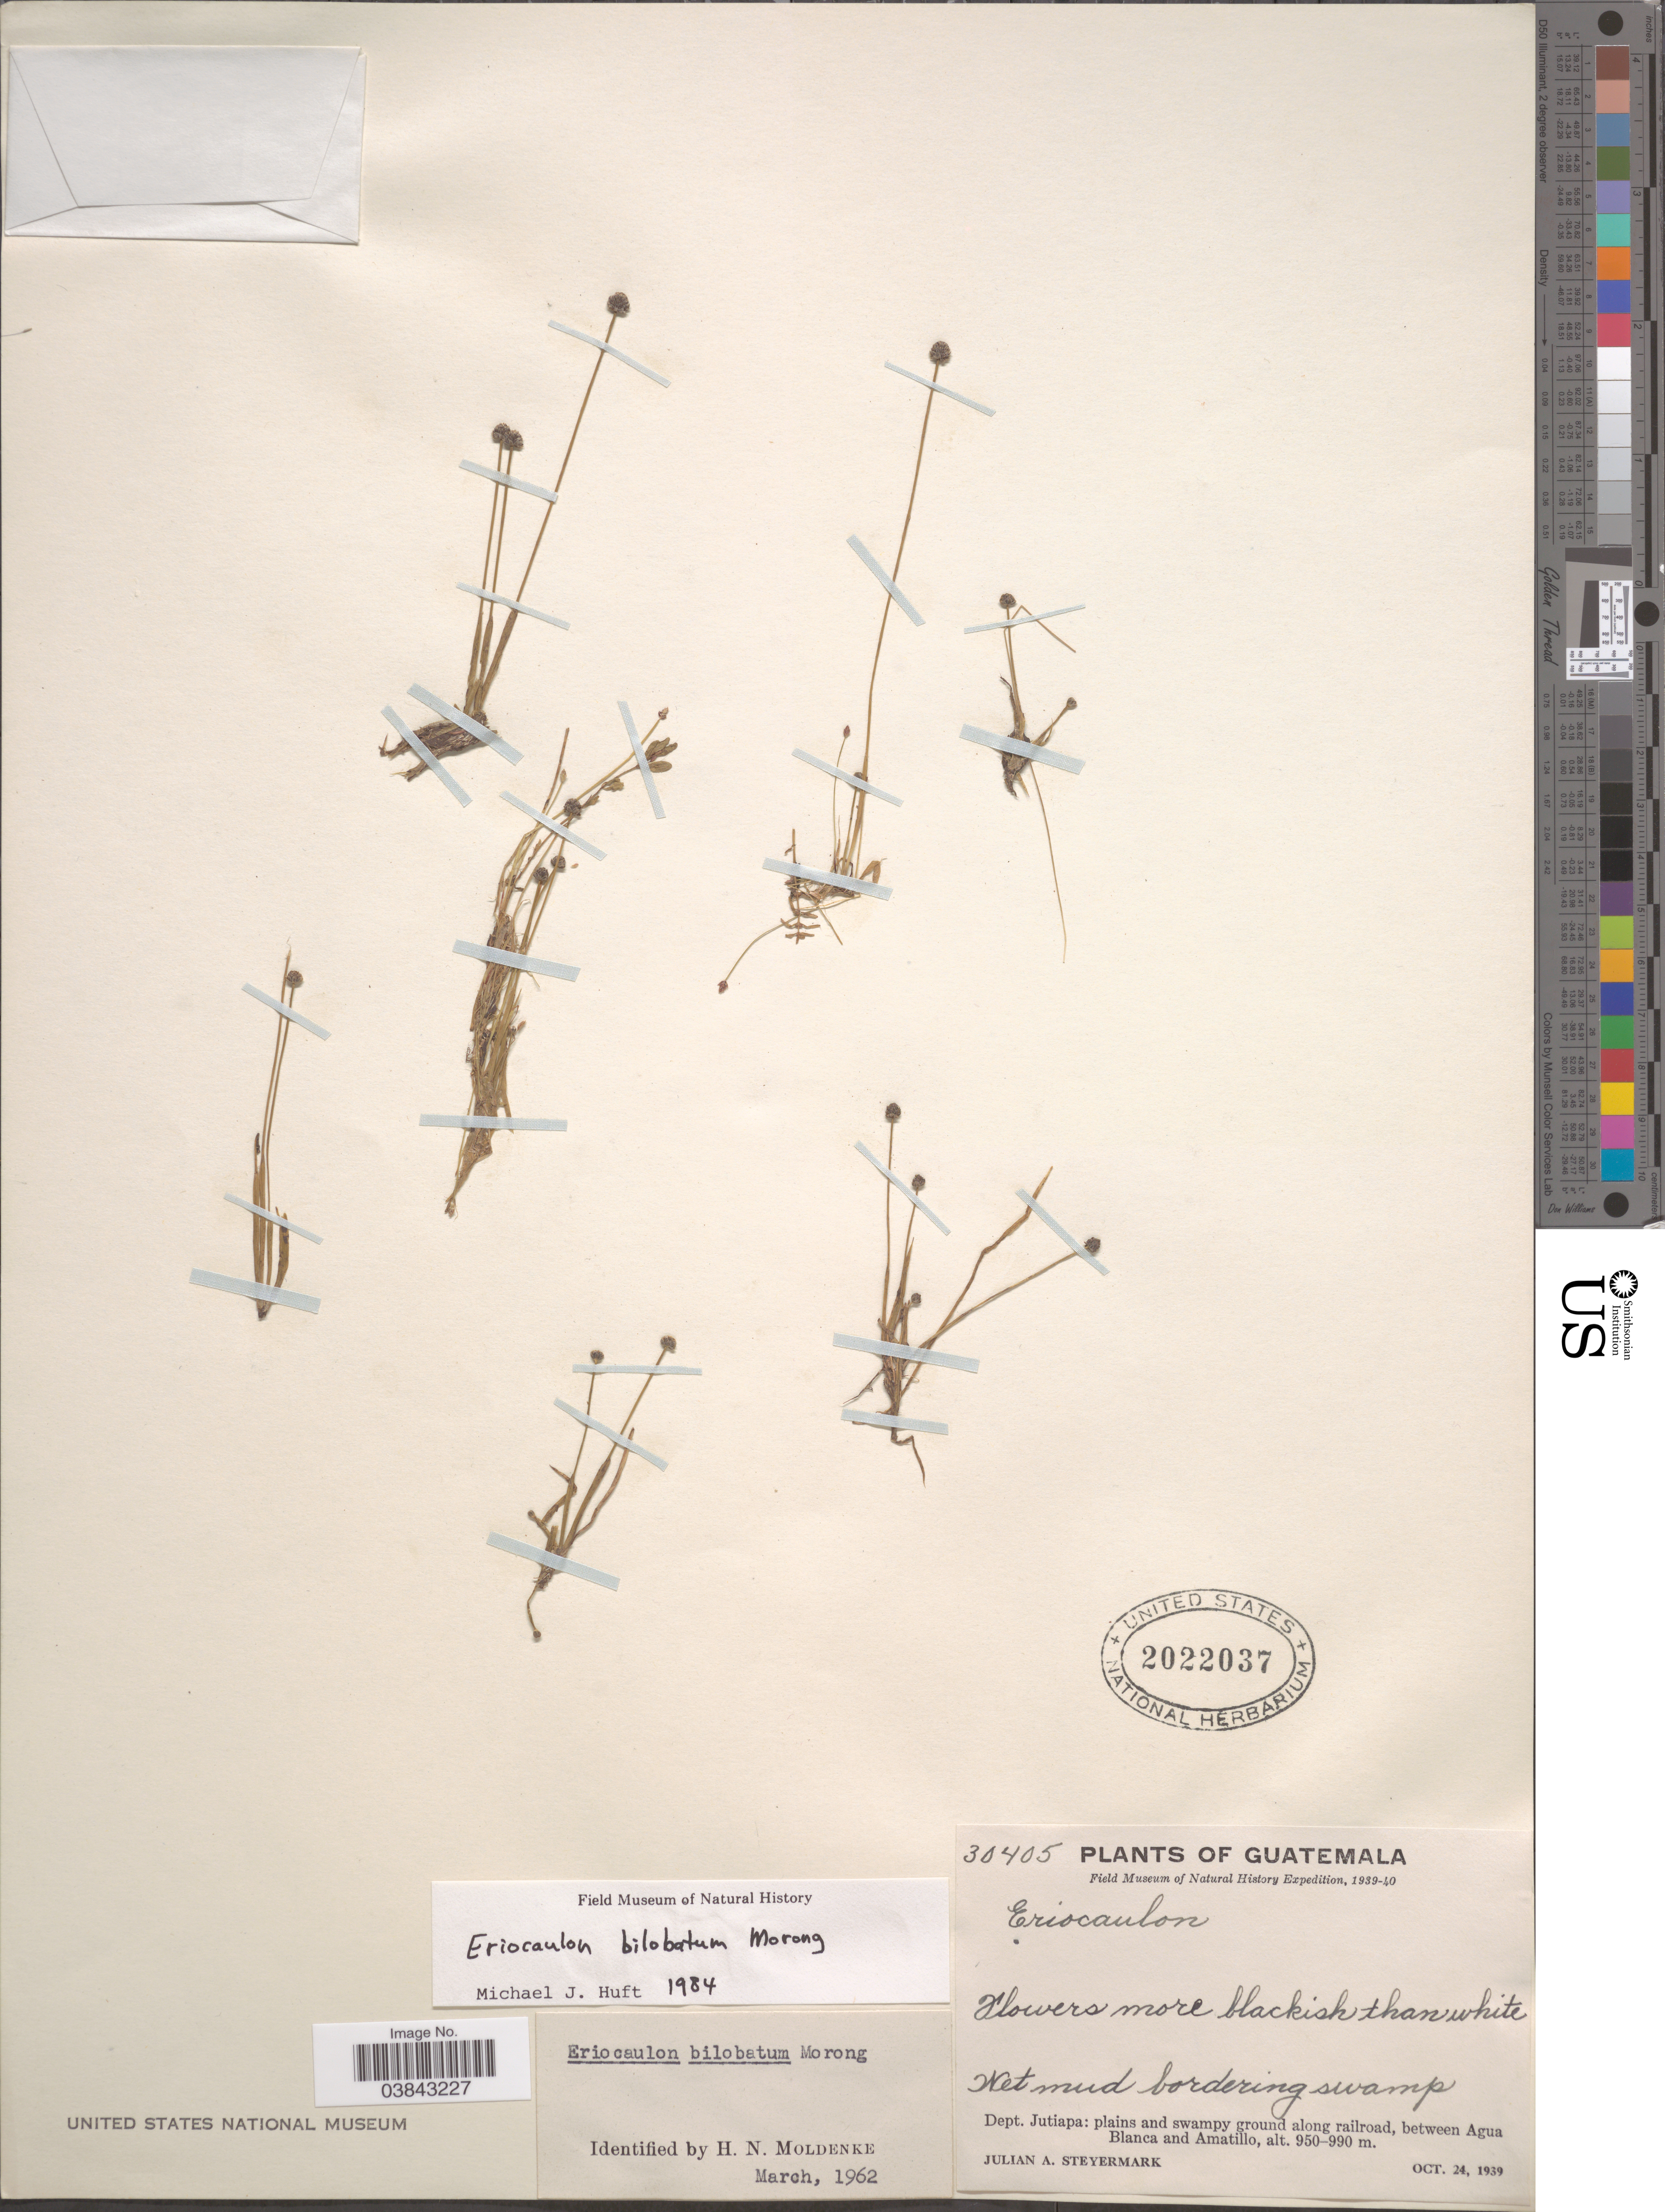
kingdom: Plantae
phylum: Tracheophyta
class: Liliopsida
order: Poales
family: Eriocaulaceae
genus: Eriocaulon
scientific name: Eriocaulon bilobatum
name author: Morong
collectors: J. Steyermark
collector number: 30405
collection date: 1939-10-24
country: Guatemala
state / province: Jutiapa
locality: Dept. Jutiapa: along railroad, between Agua Blanca and Amatillo.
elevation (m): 950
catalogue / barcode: US 2022037